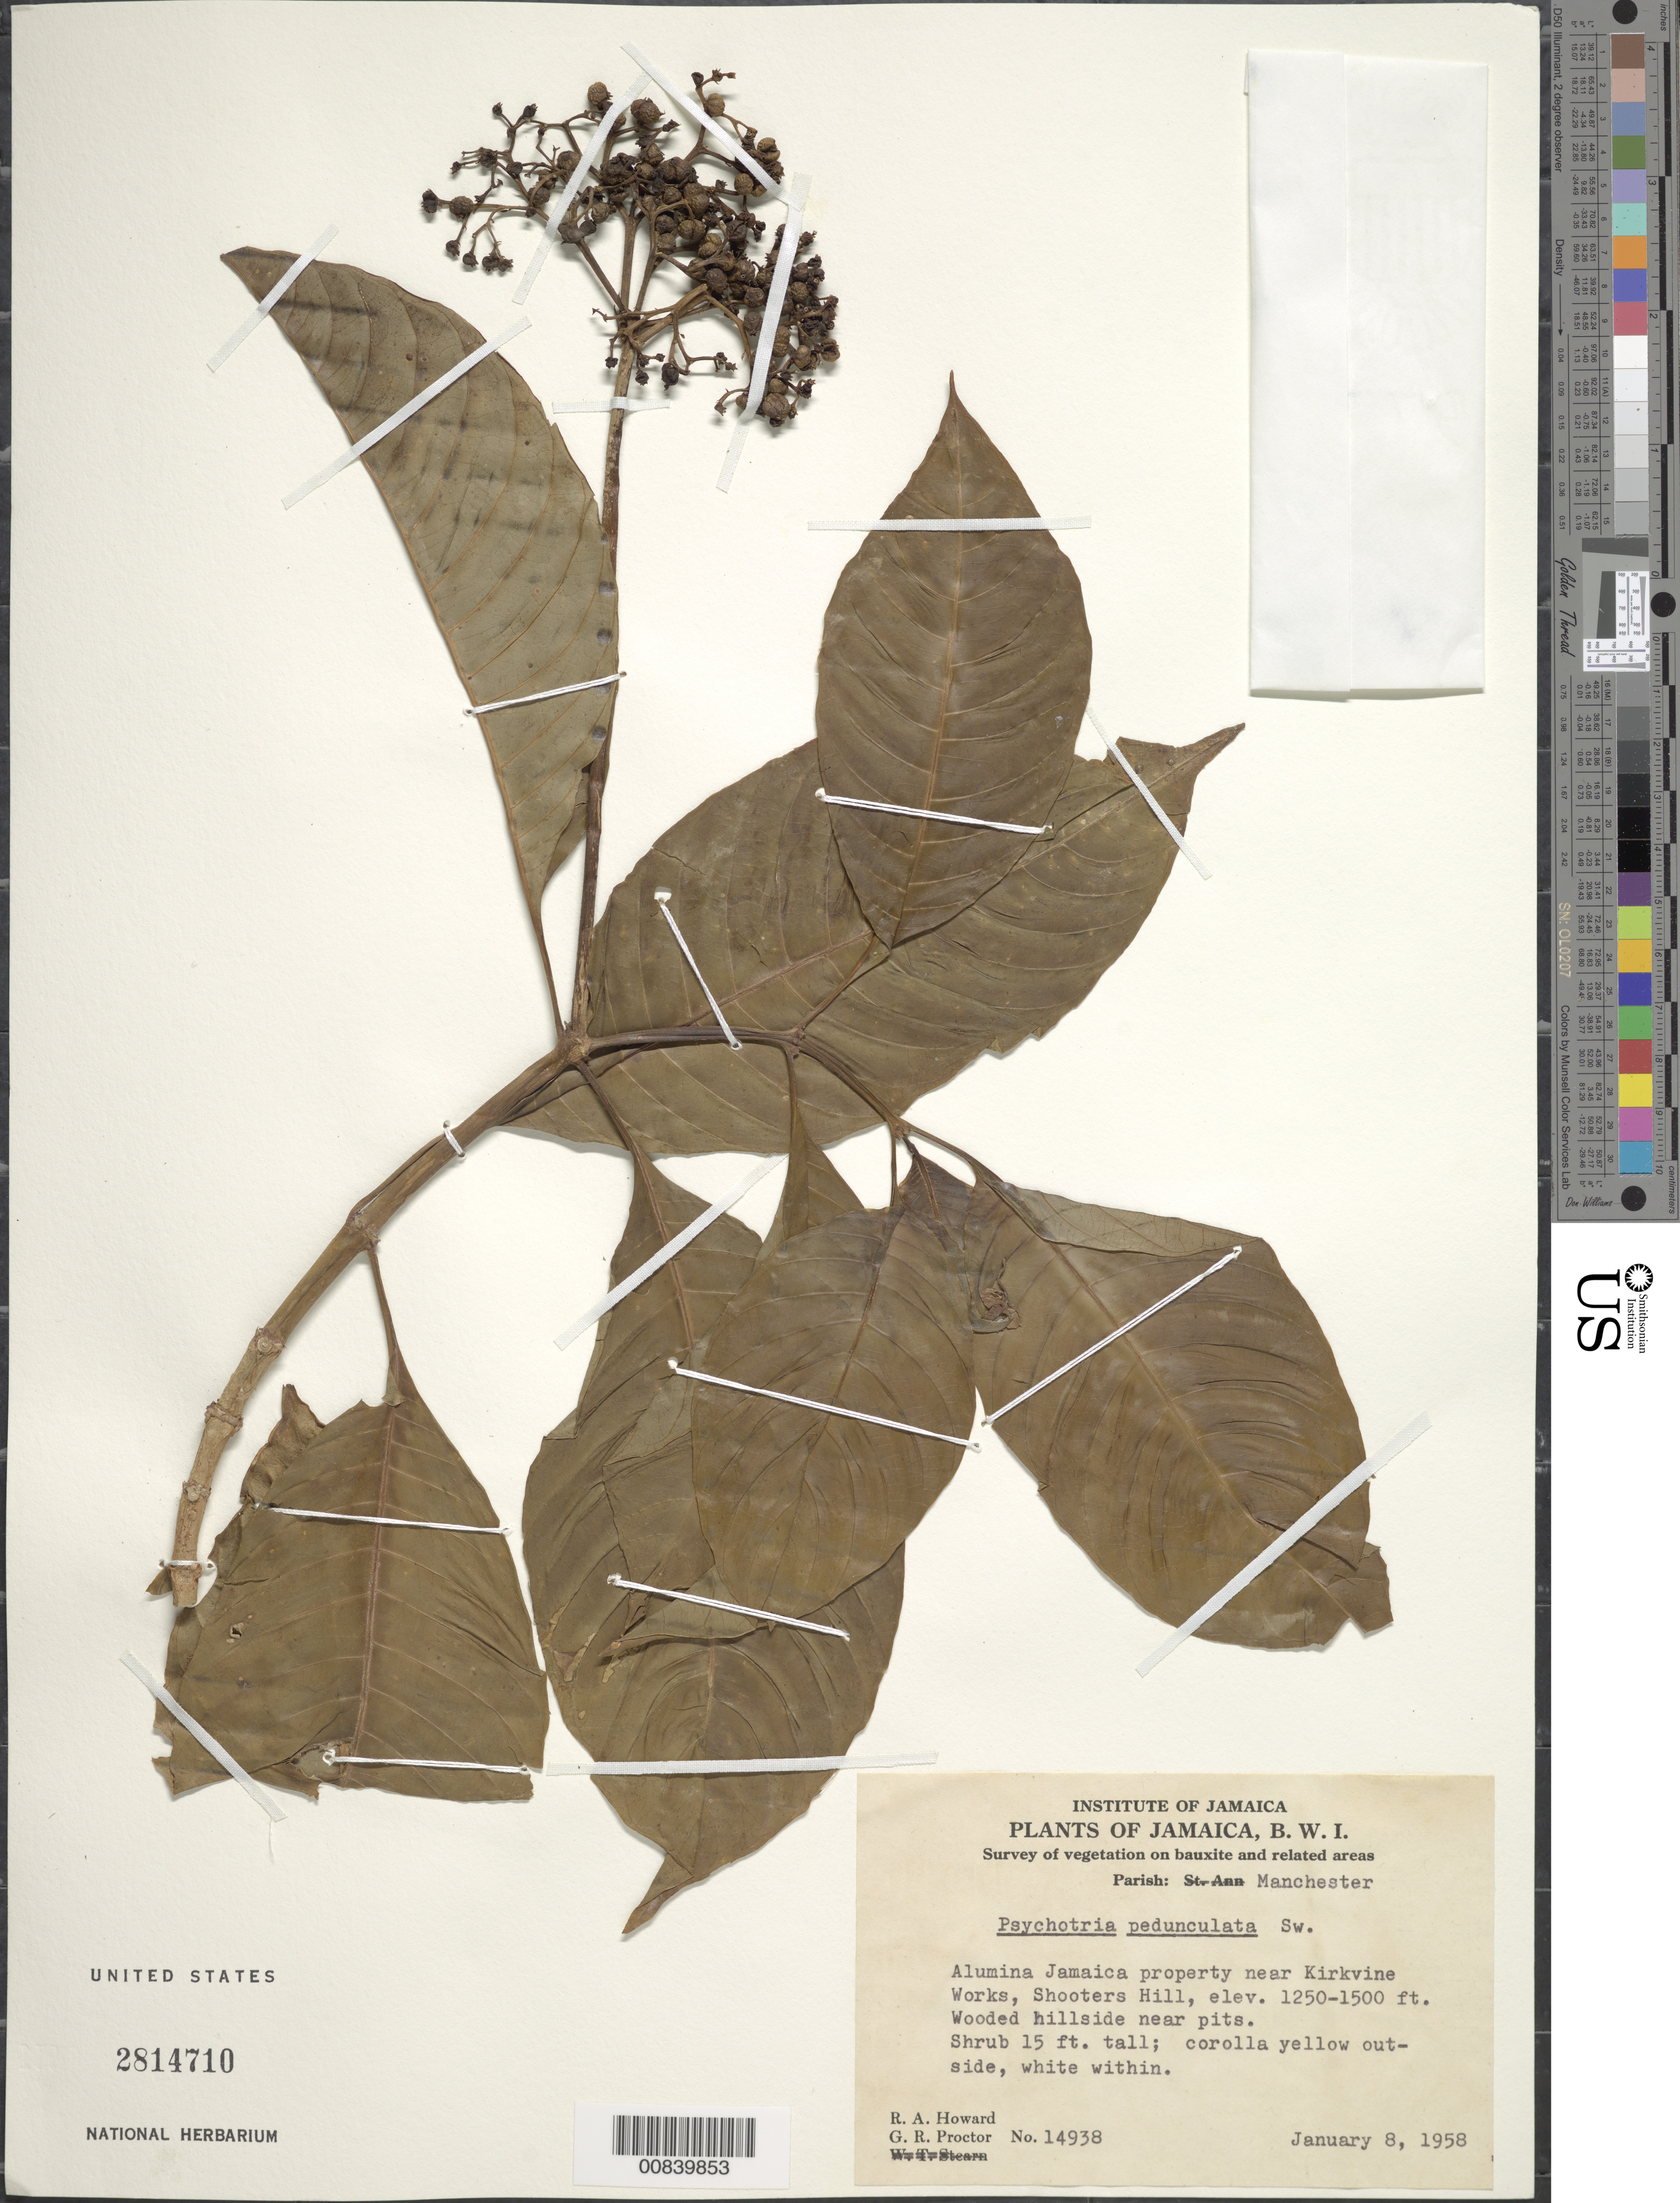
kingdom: Plantae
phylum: Tracheophyta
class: Magnoliopsida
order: Gentianales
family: Rubiaceae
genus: Psychotria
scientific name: Psychotria pendunculata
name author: Sw.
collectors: R. A. Howard & G. R. Proctor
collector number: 14938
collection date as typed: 08 Jan 1958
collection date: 1958-01-08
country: Jamaica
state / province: Manchester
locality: Alumina property near Kirkvine Works, Shooters Hill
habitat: Wooded hillside near pits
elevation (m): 381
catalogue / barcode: US 2814710